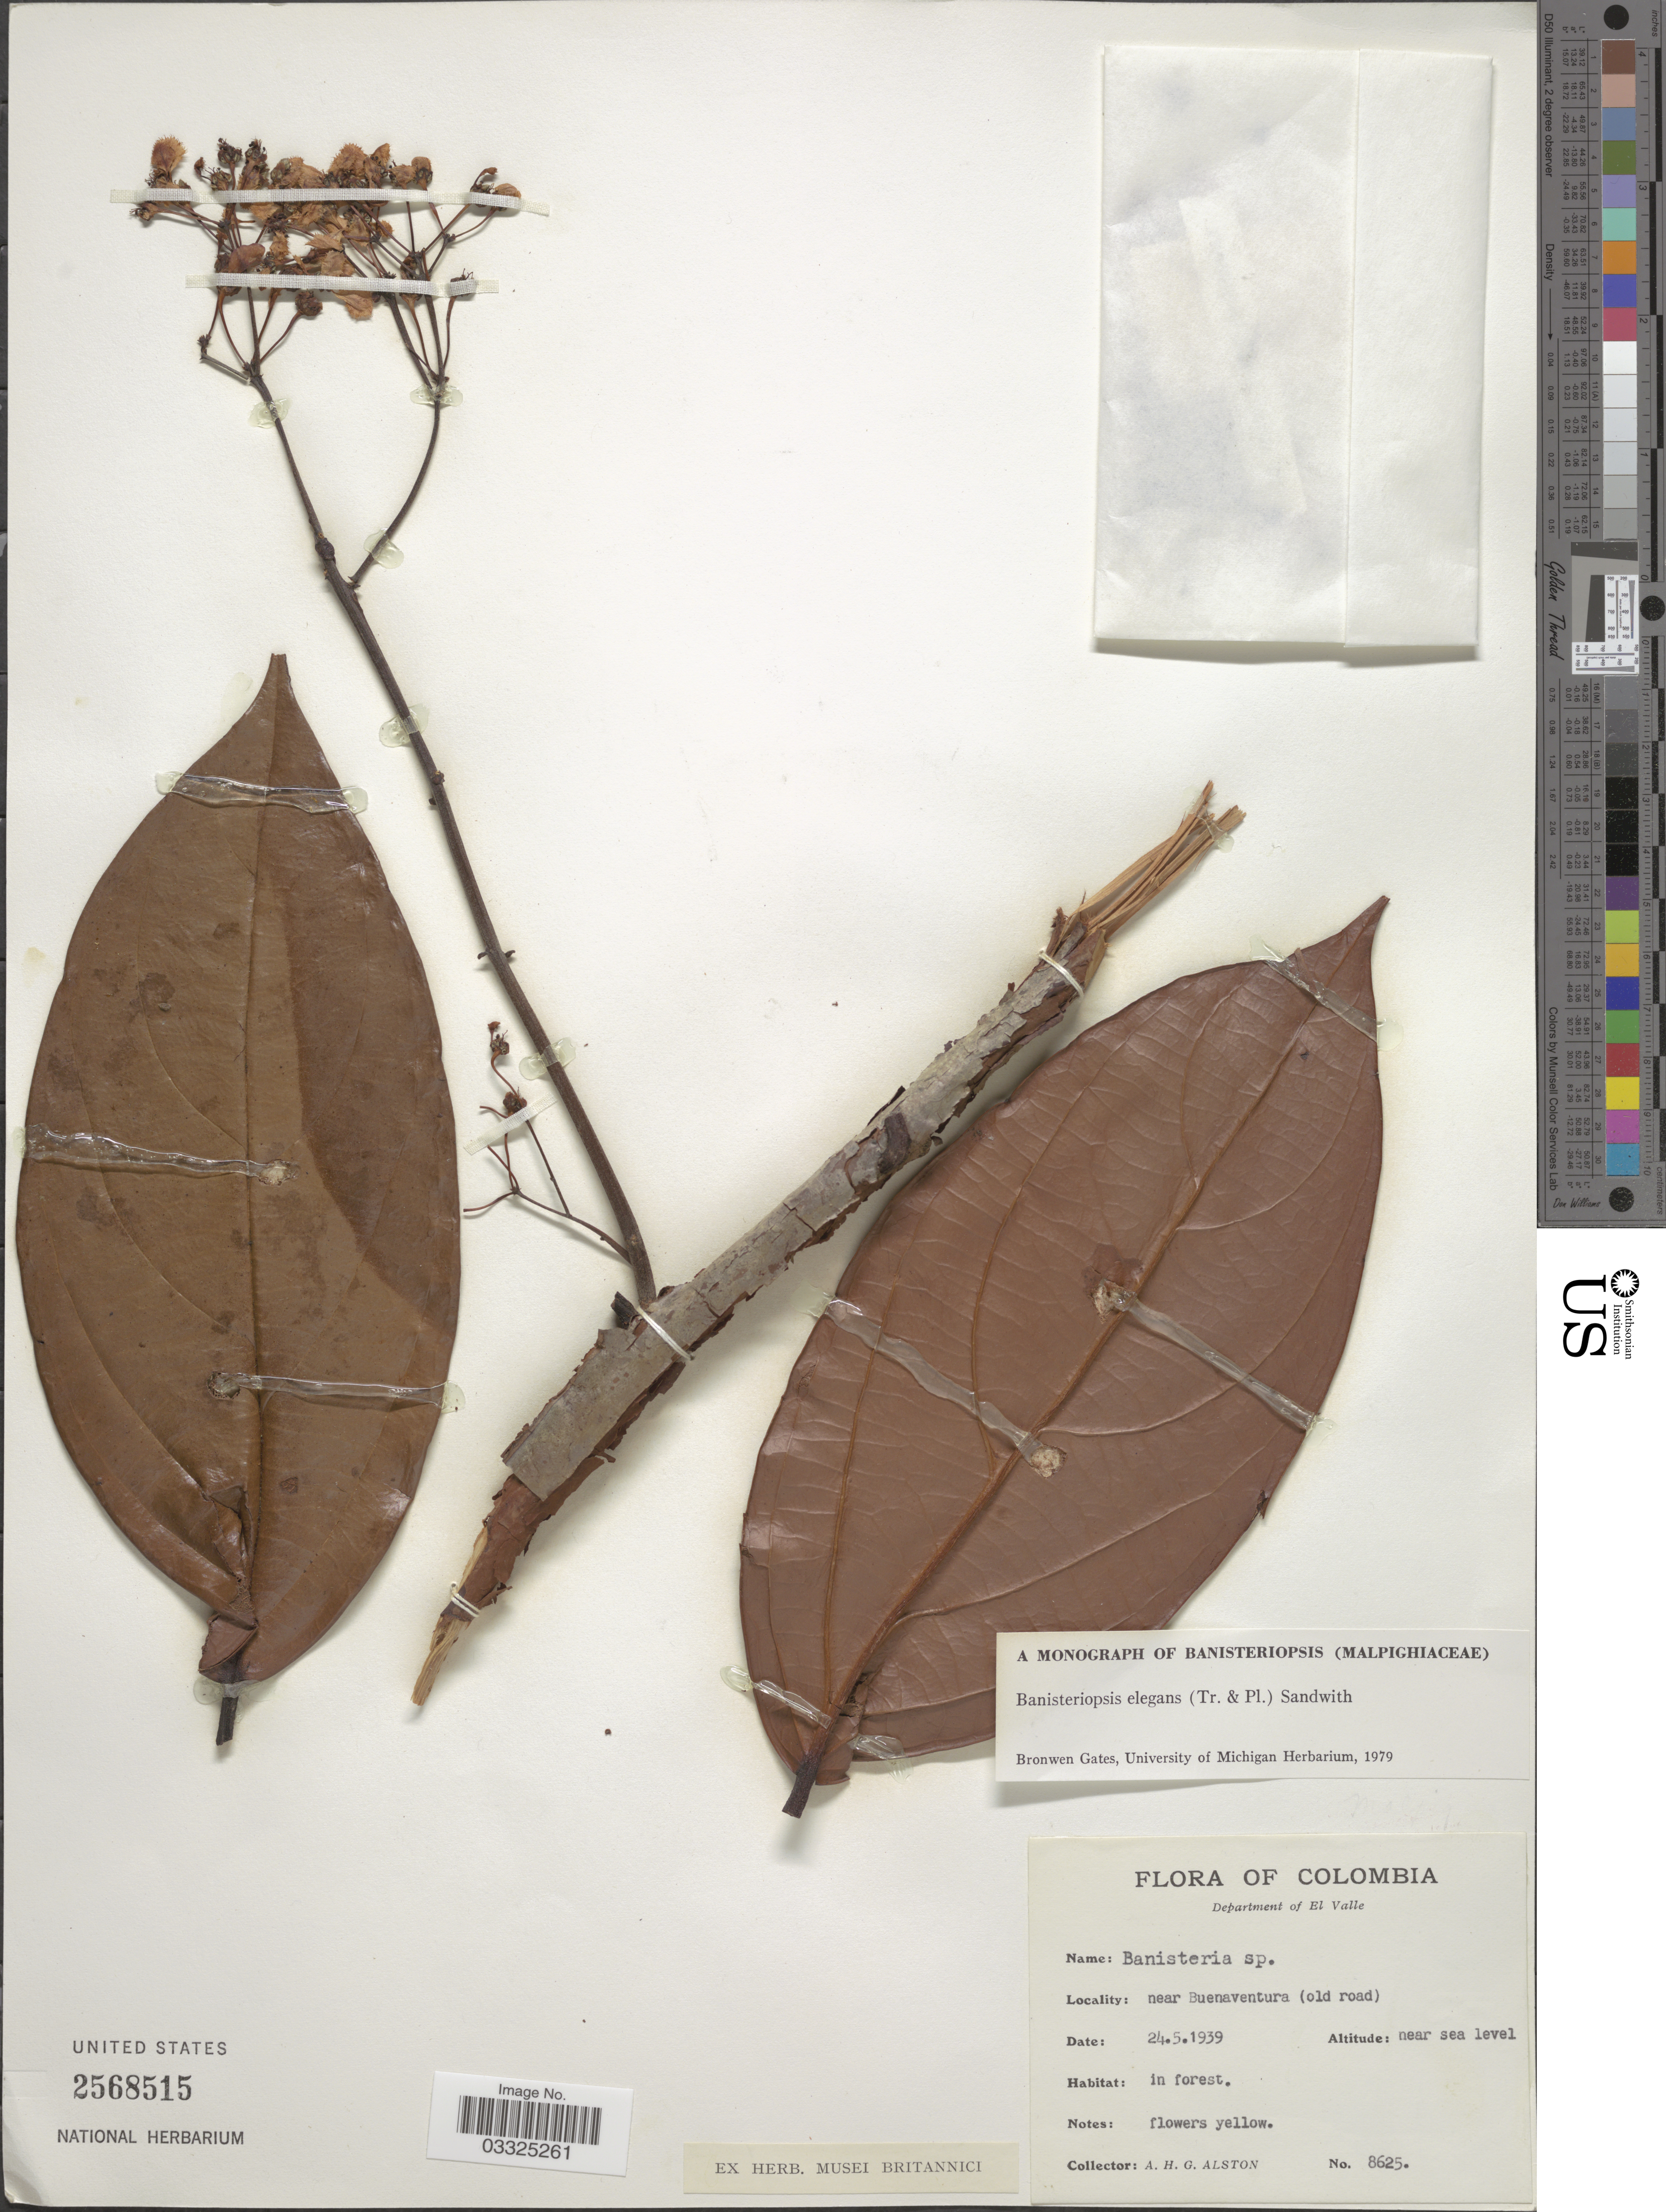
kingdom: Plantae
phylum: Tracheophyta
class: Magnoliopsida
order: Malpighiales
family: Malpighiaceae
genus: Banisteriopsis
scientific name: Banisteriopsis elegans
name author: (Triana & Planch.) Sandwith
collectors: A. H. Alston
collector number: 8625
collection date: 1939-05-24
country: Colombia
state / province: Valle del Cauca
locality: Department of El Valle. Near Buenaventura (old road).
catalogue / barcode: US 2568515